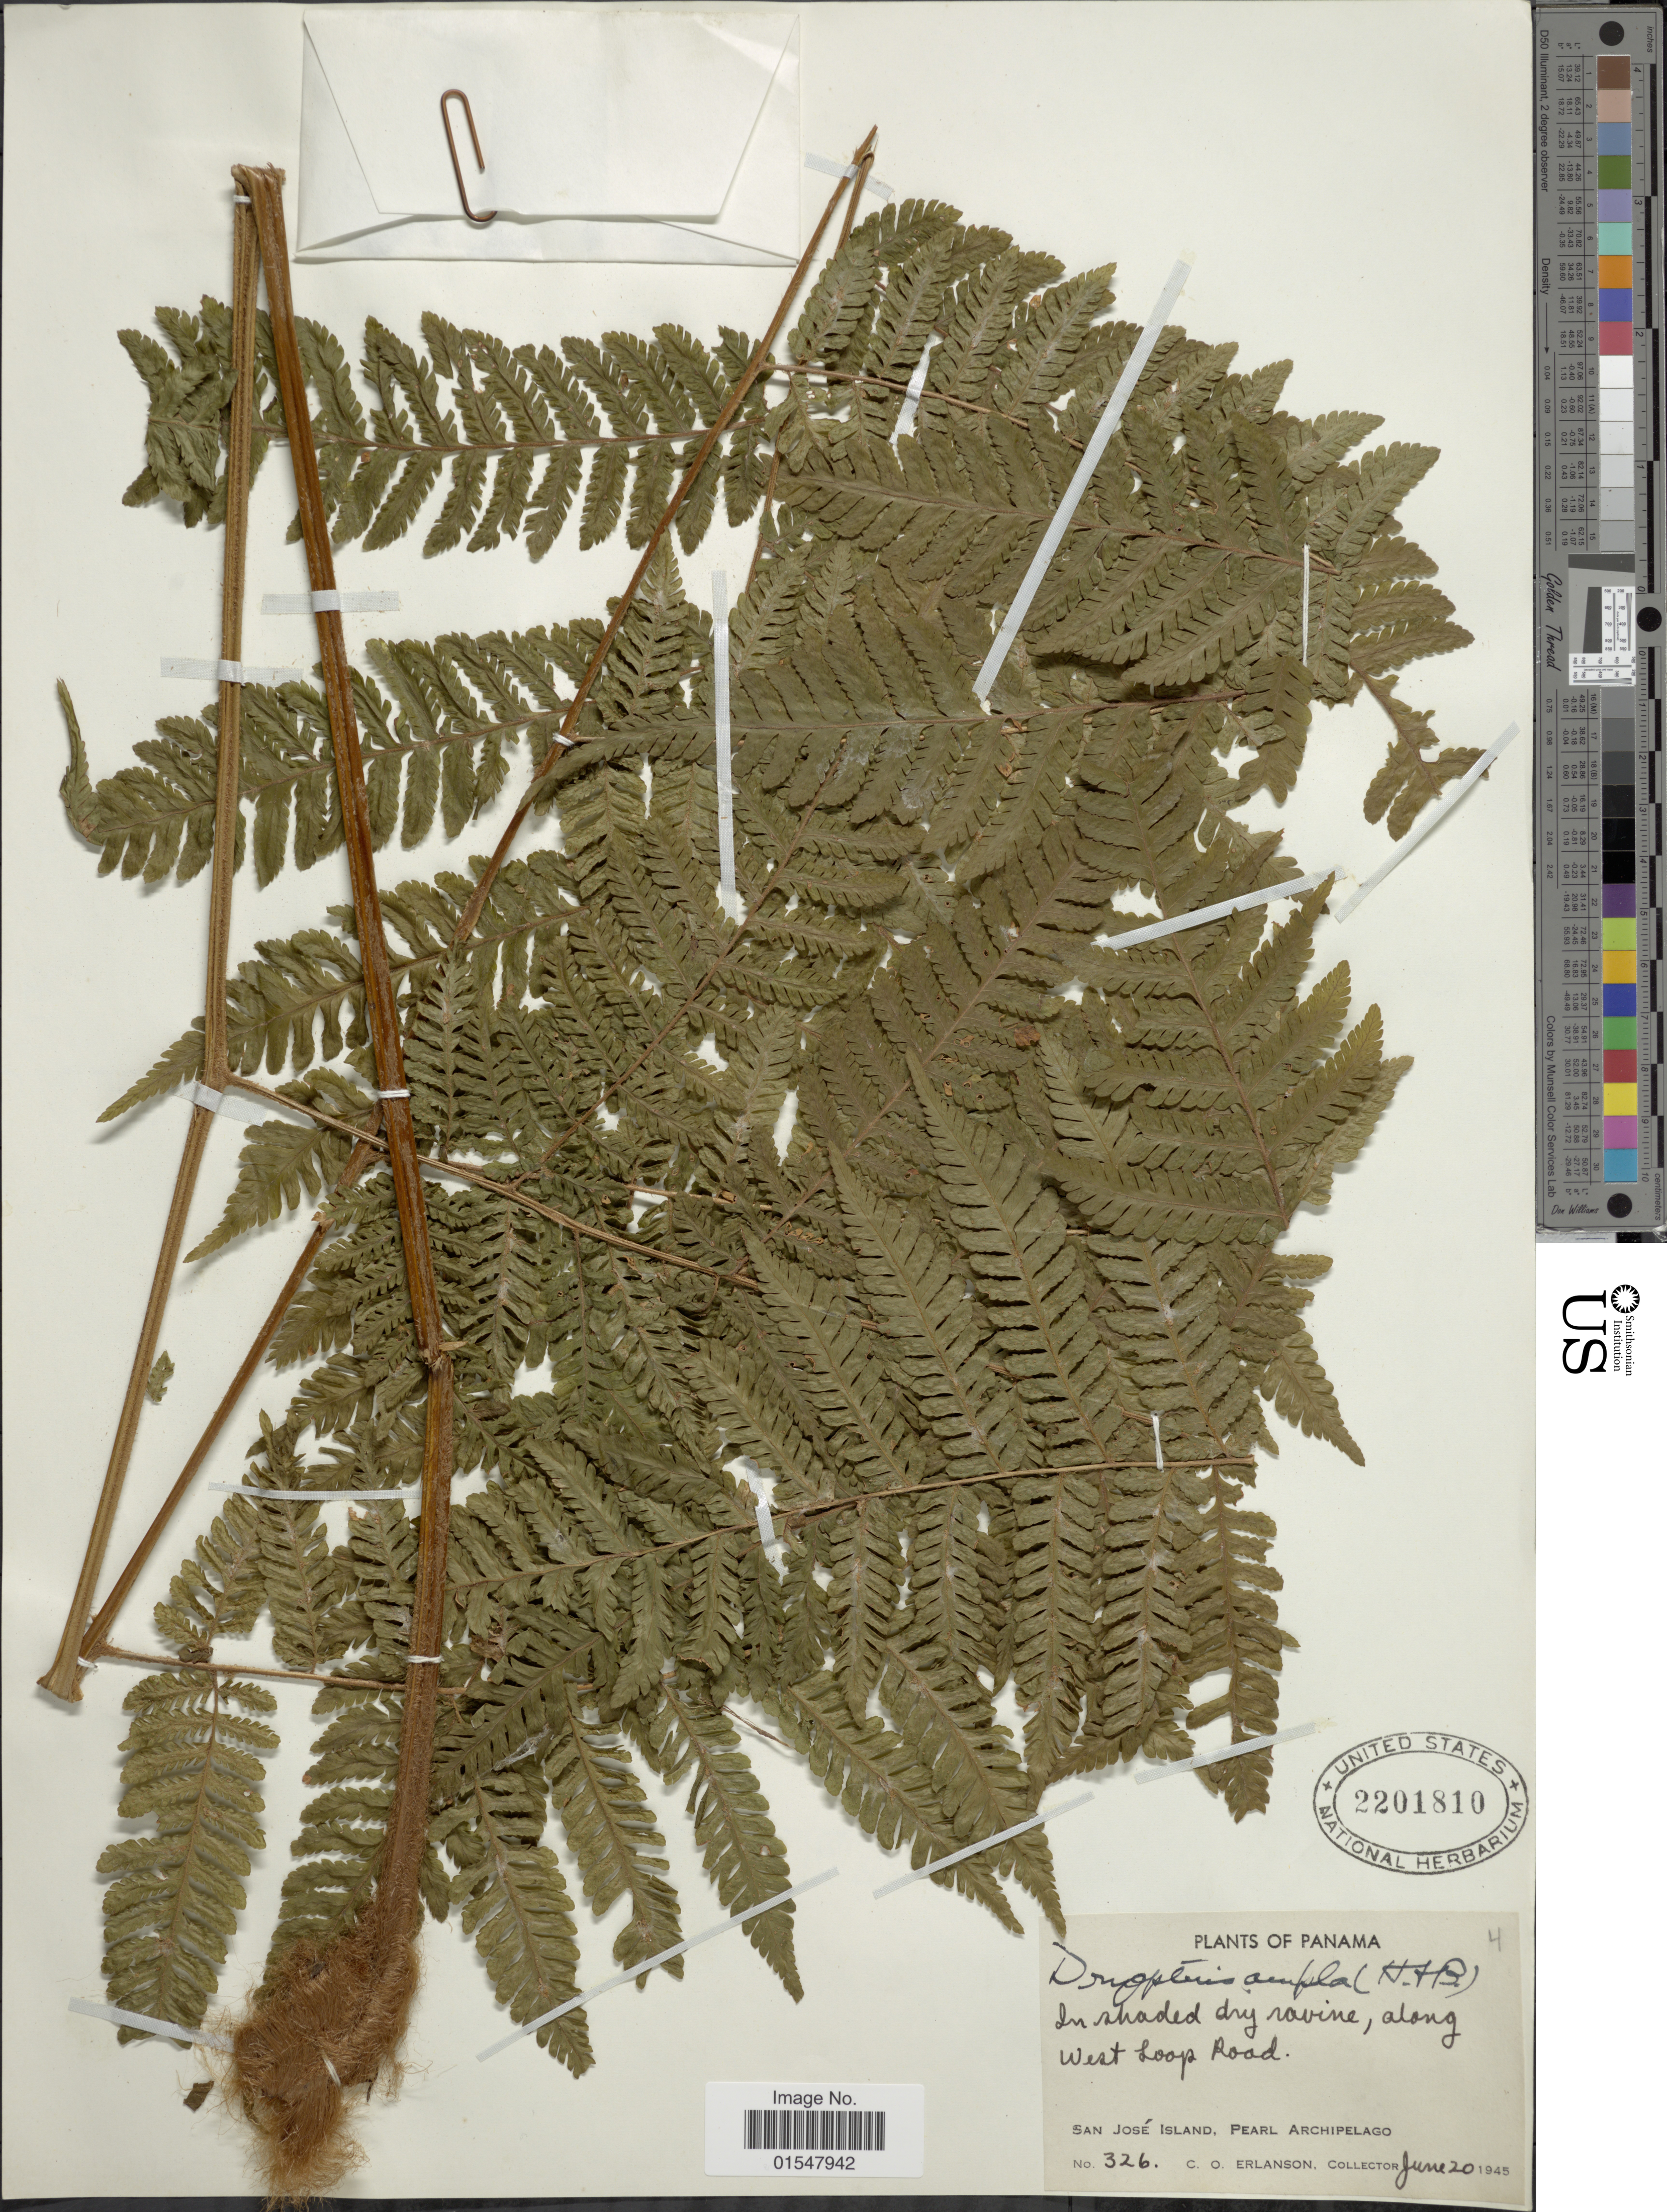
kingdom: Plantae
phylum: Tracheophyta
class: Polypodiopsida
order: Polypodiales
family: Dryopteridaceae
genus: Ctenitis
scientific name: Ctenitis sloanei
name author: (Poepp. ex Spreng.) C.V. Morton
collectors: C. O. Erlanson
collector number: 326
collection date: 1945-06-20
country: Panama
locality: San José Island, Pearl Archipelago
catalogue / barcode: US 2201810